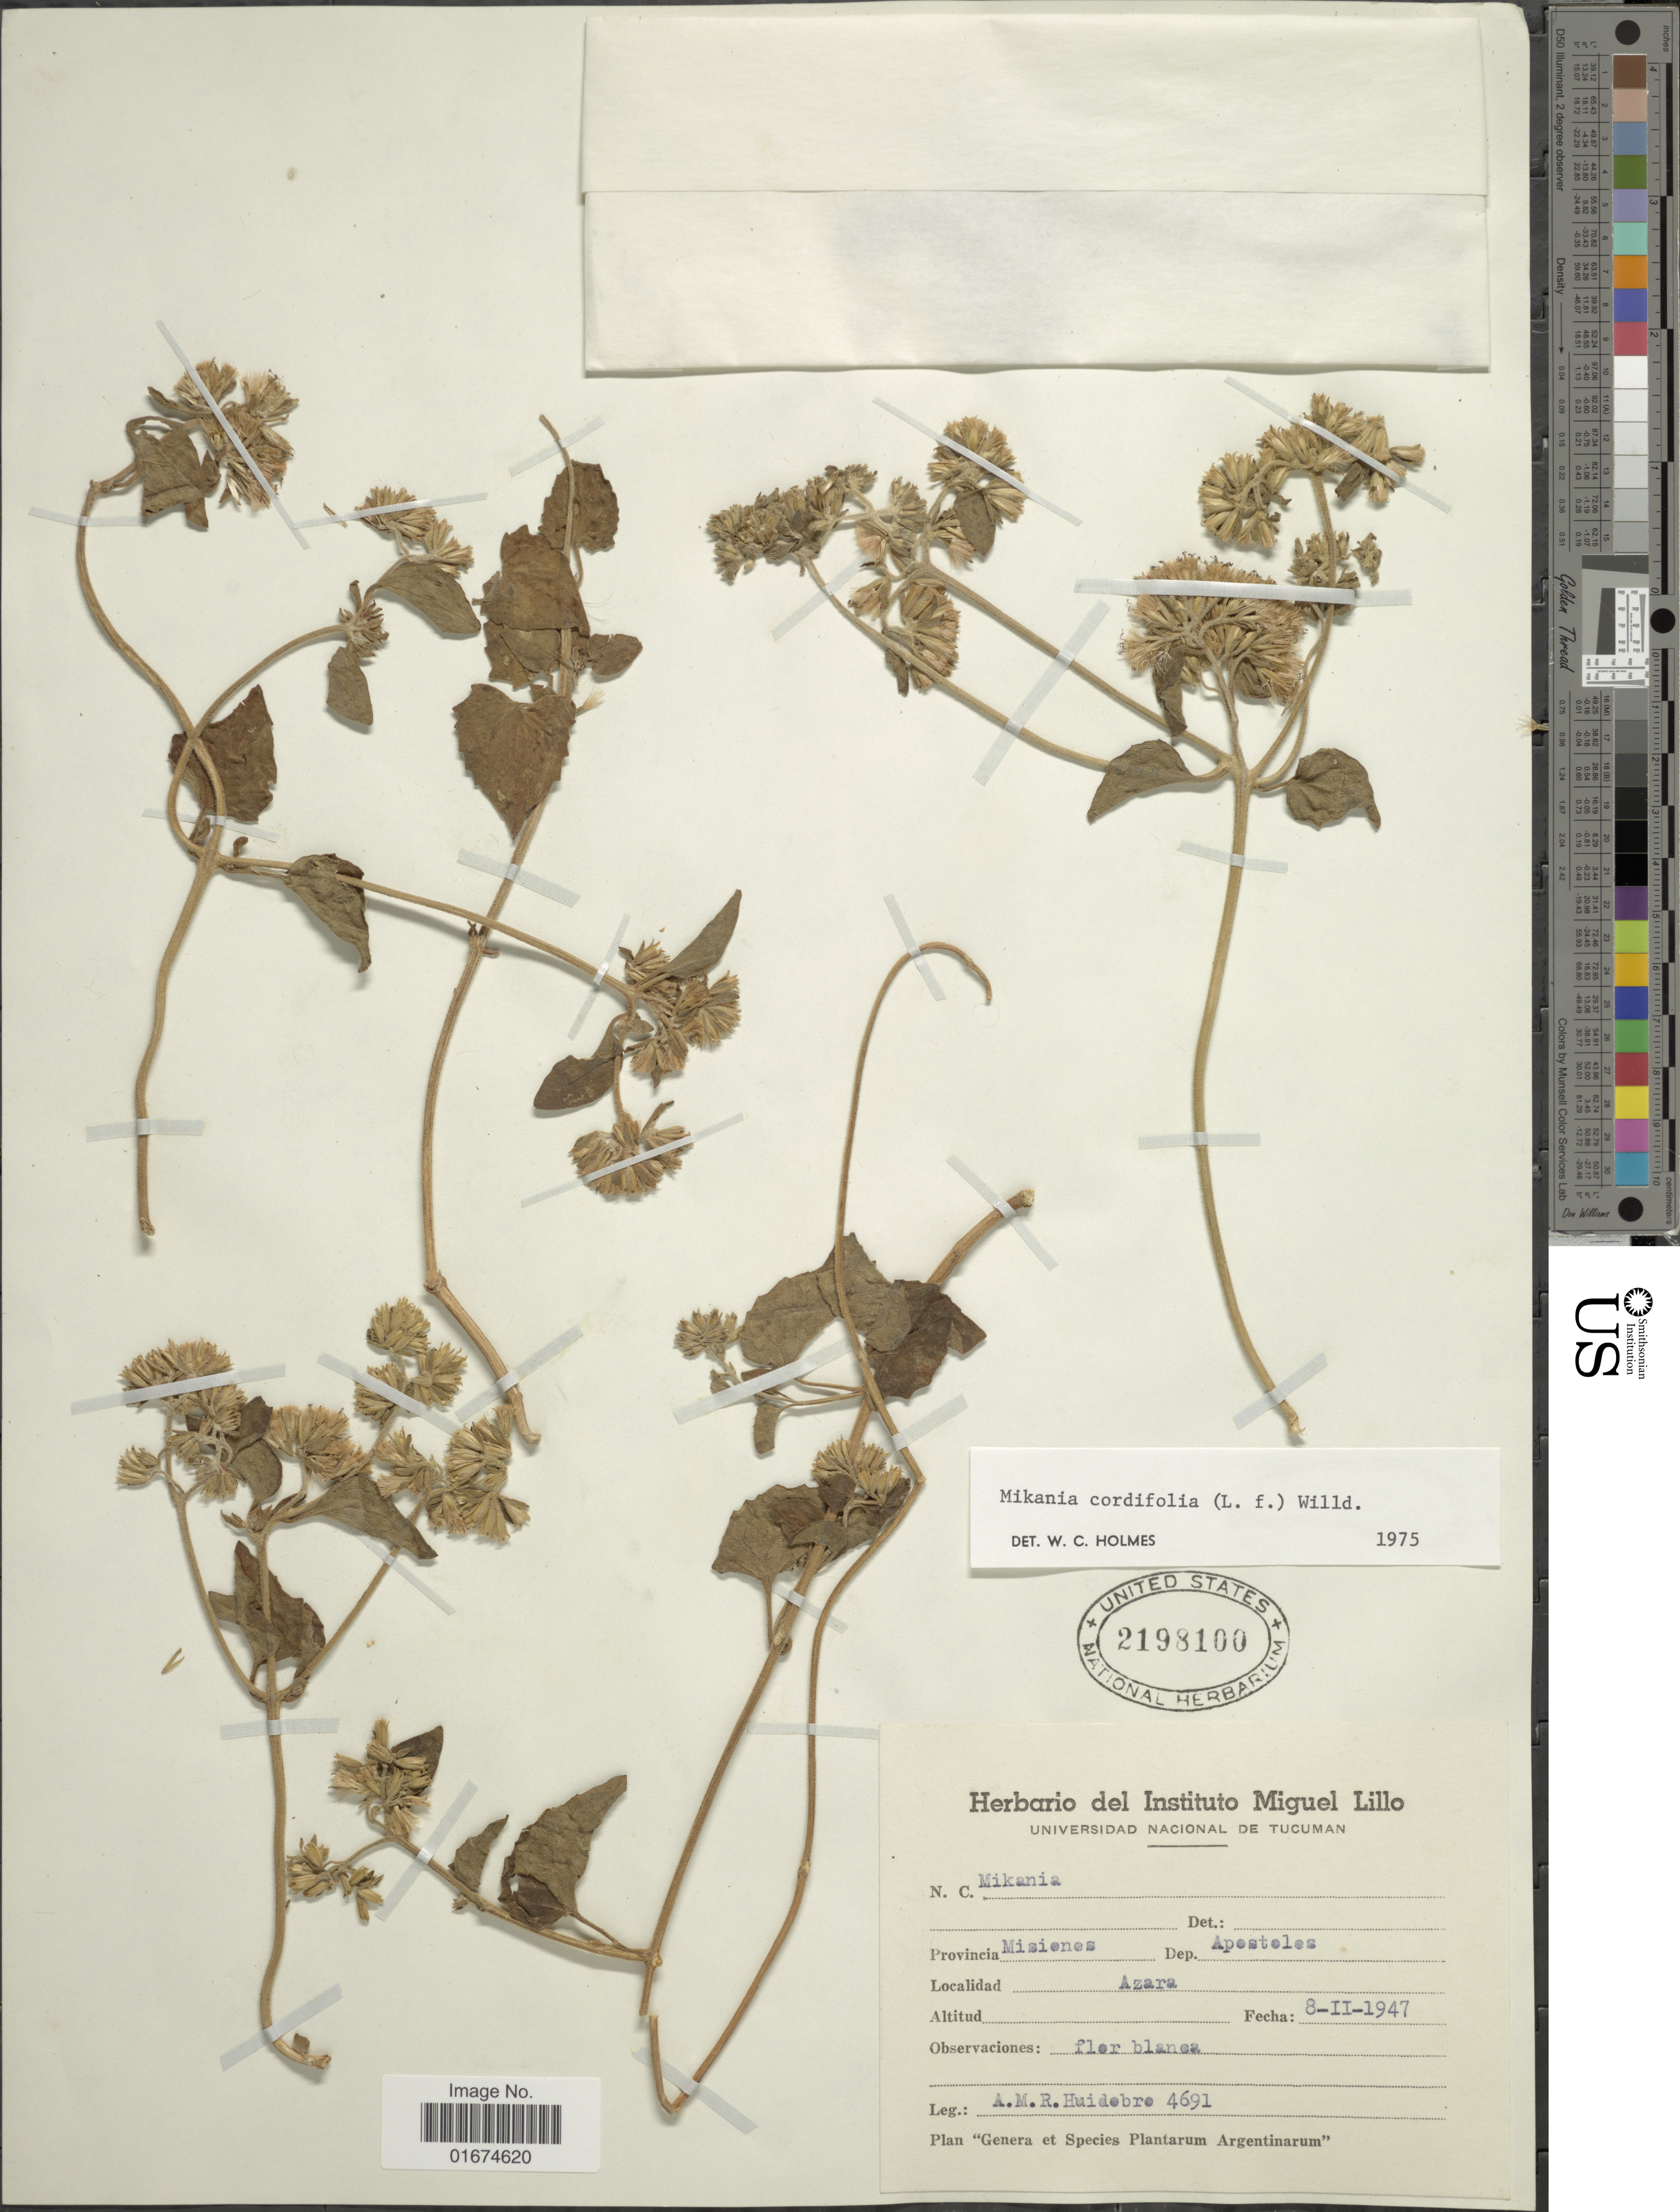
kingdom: Plantae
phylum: Tracheophyta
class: Magnoliopsida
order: Asterales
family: Asteraceae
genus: Mikania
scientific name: Mikania cordifolia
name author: Kunth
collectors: A. M. R. Huidobro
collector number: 4691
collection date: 1947-02-08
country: Argentina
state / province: Misiones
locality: Dep. Apesteles, Azara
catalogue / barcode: US 2198100